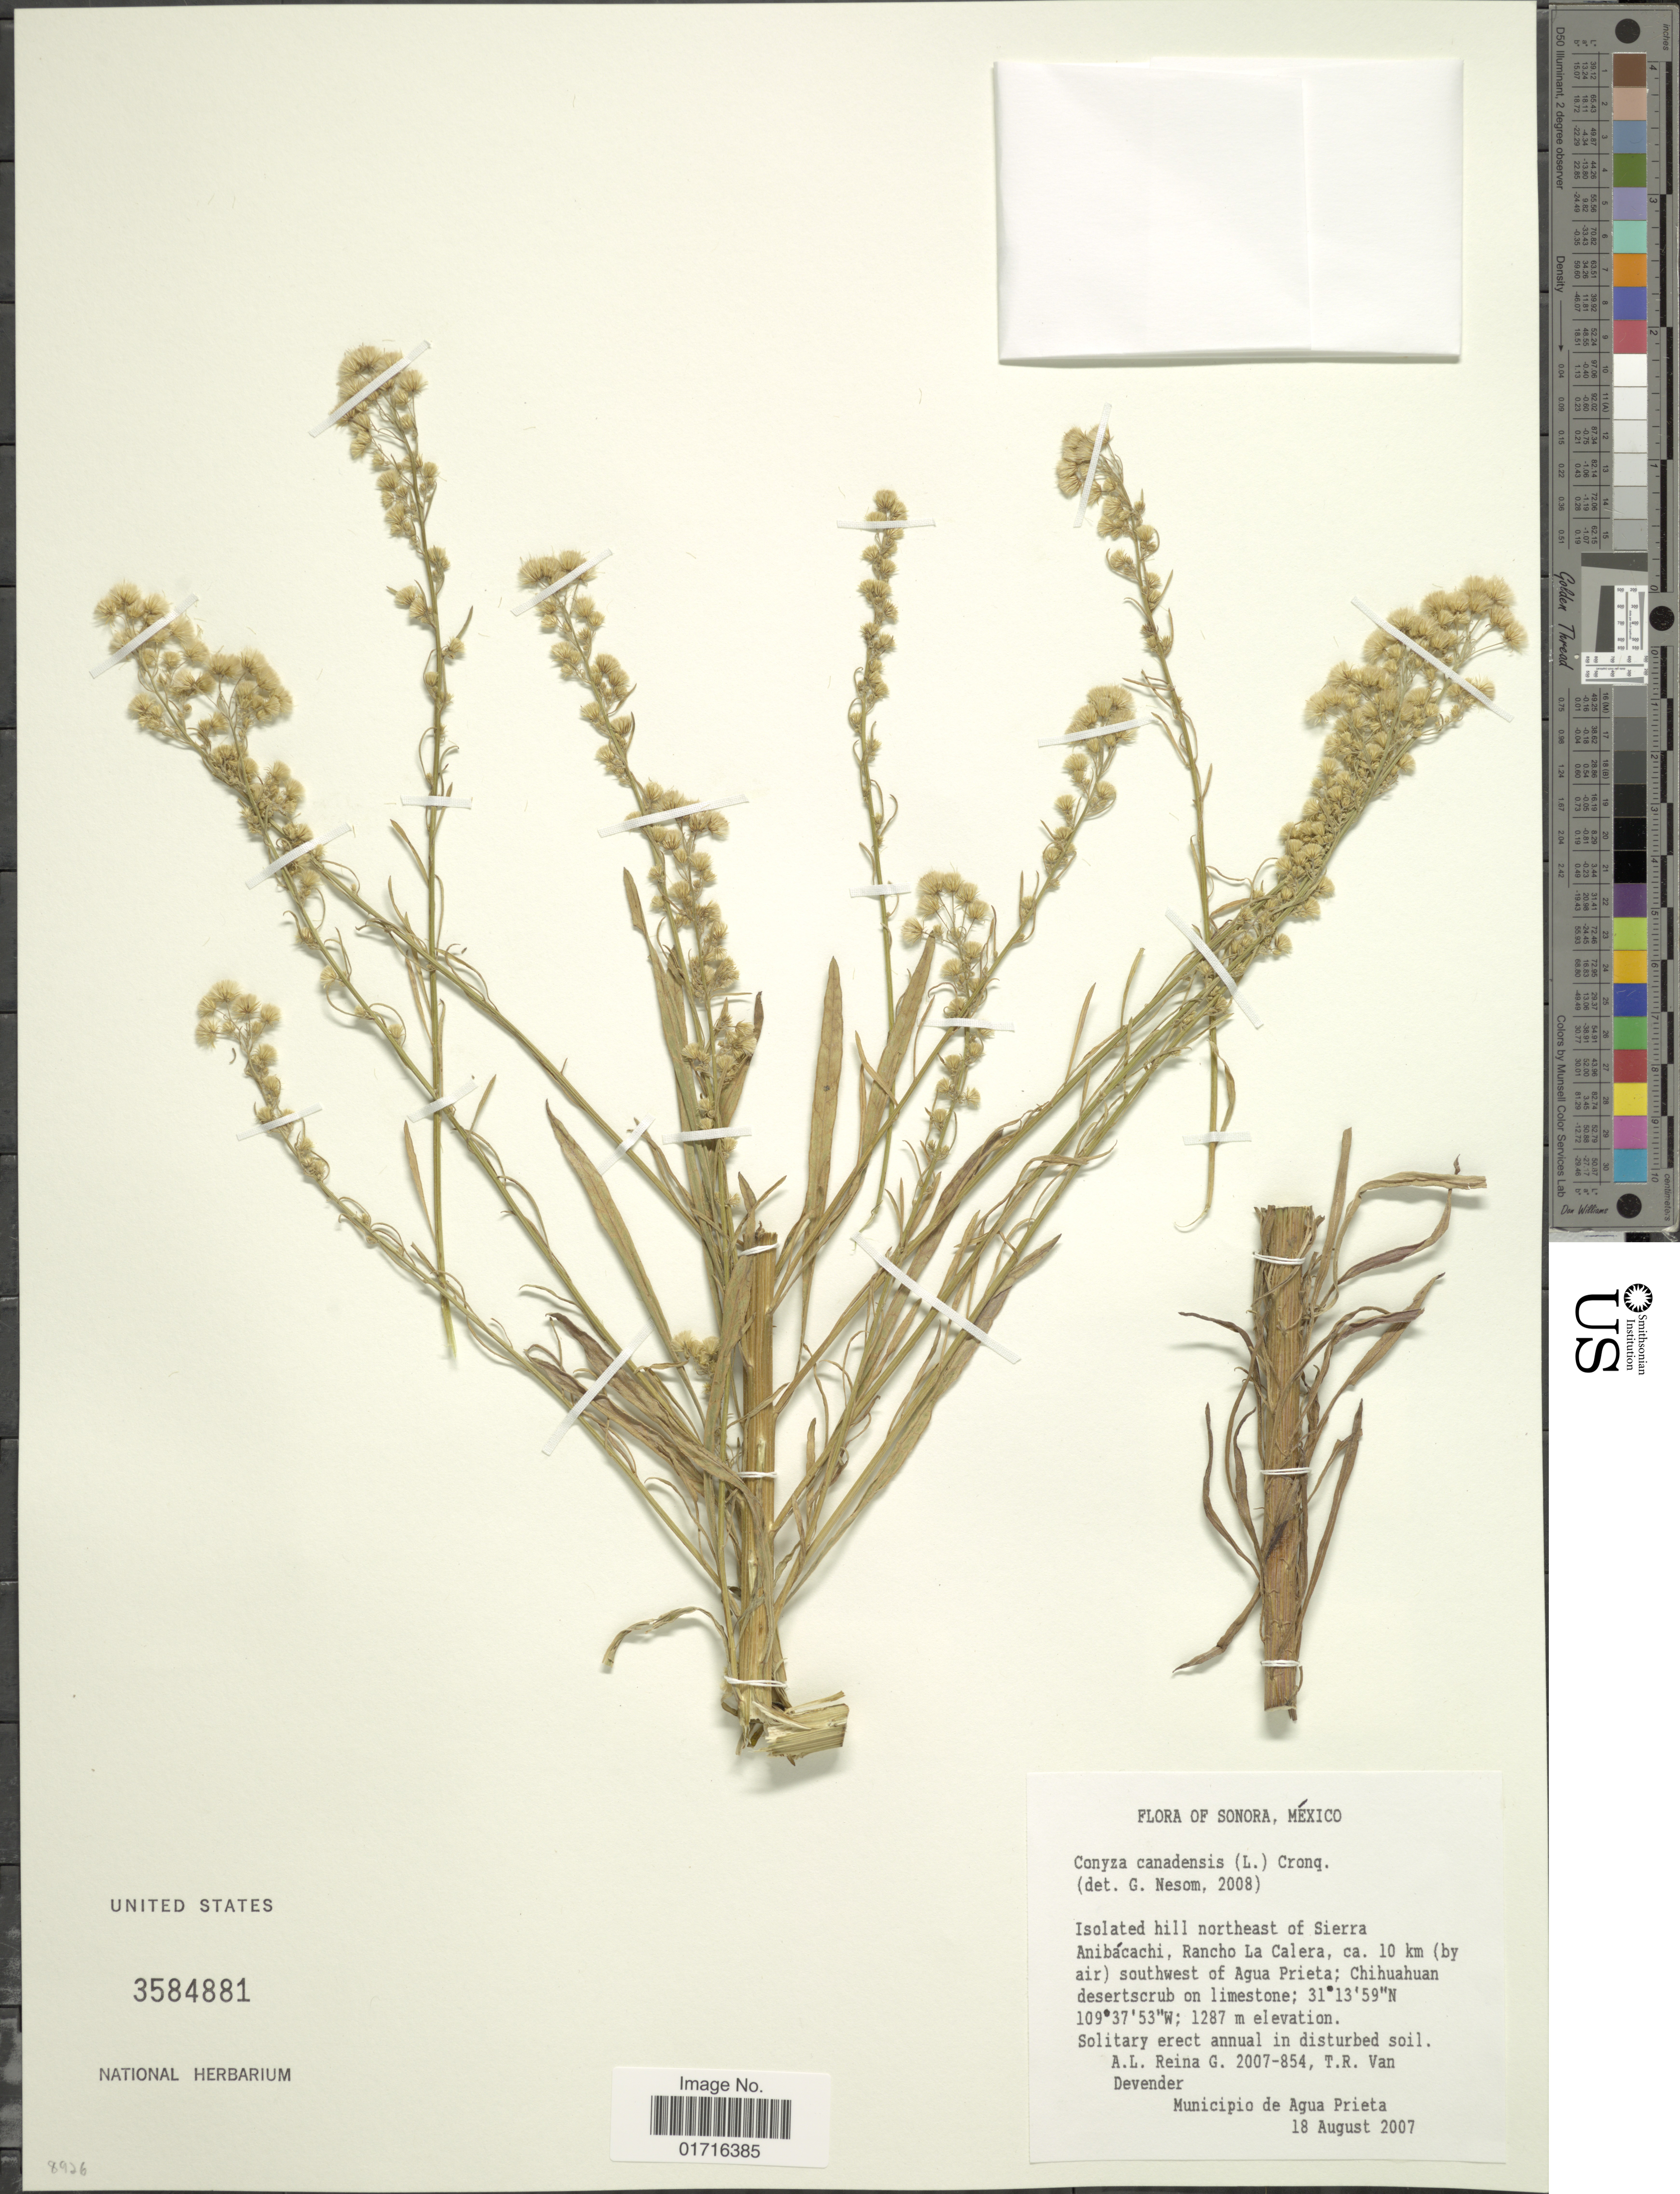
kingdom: Plantae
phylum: Tracheophyta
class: Magnoliopsida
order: Asterales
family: Asteraceae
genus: Conyza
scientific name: Conyza canadensis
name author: (L.) Cronq.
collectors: A. L. Reina G. & T. R. Van Devender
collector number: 2007-854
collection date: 2007-08-18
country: Mexico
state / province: Sonora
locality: Isolated hill northeast of Sierra Anibacachi, Rancho La Calera, ca. 10 km (by air) souhwest of Agua Prieta; Chihuahuan desertscrub on limestone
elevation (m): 1287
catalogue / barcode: US 3584881